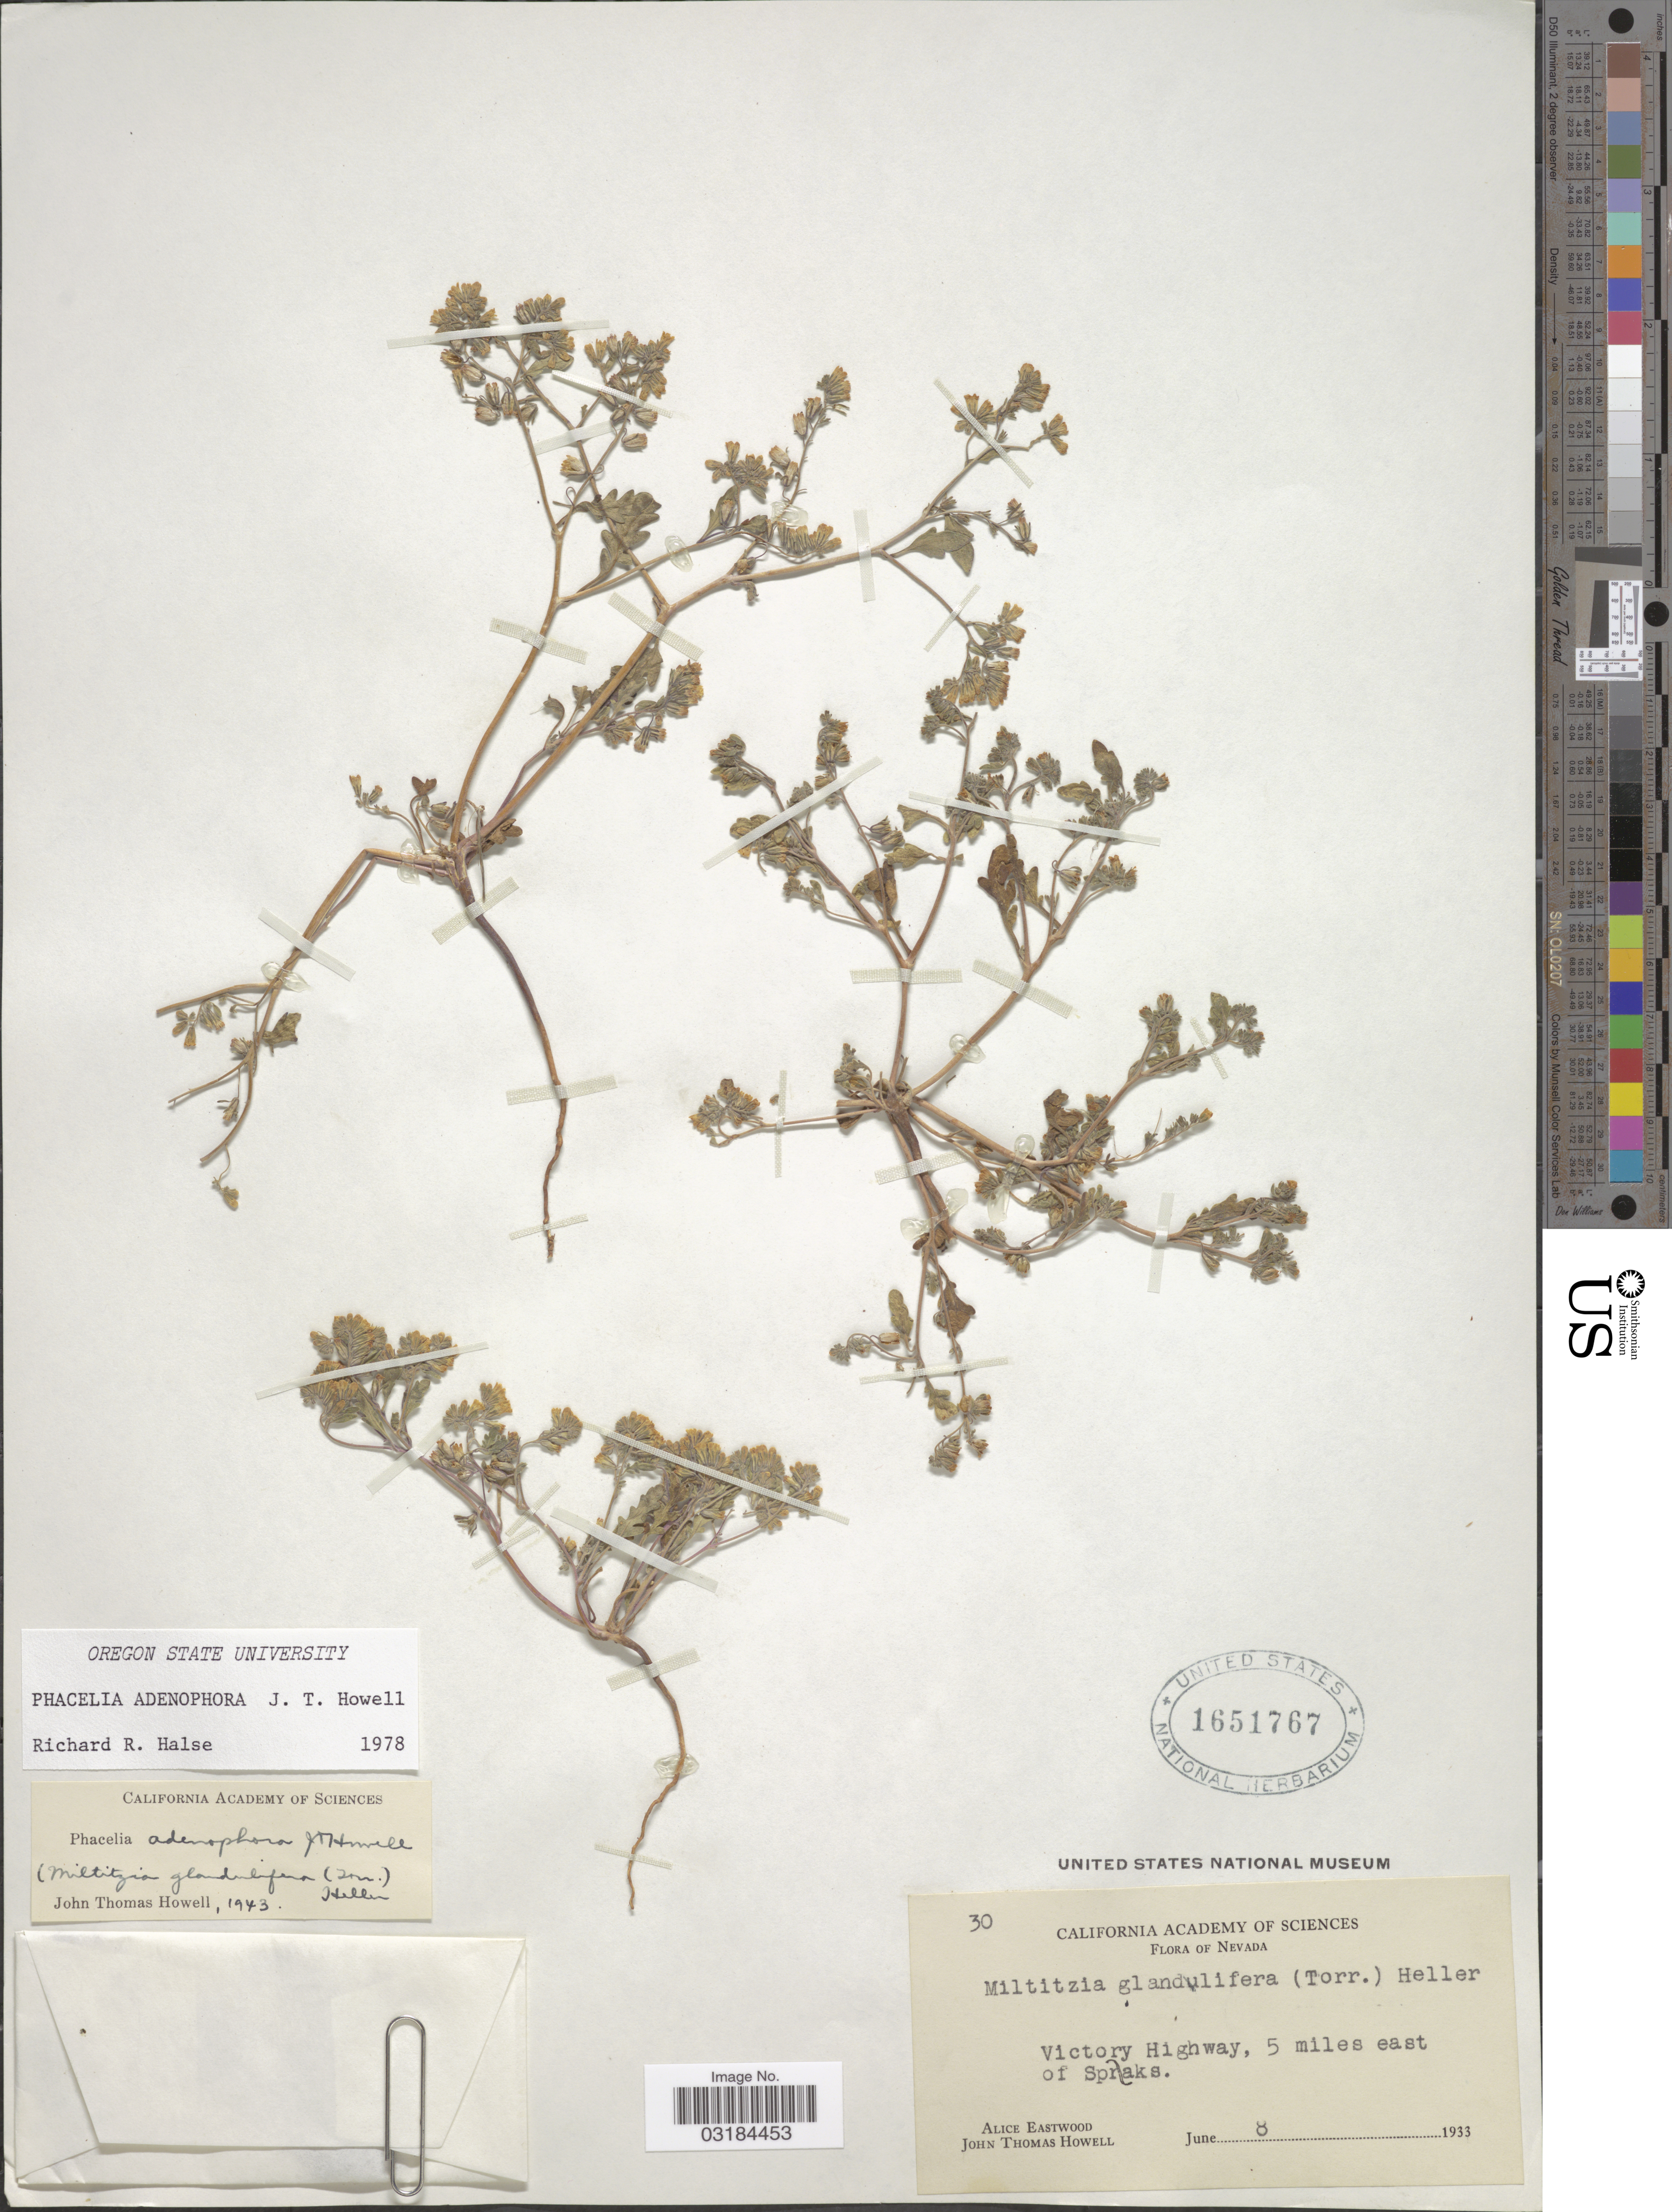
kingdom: Plantae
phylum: Tracheophyta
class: Magnoliopsida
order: Boraginales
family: Hydrophyllaceae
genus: Phacelia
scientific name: Phacelia adenophora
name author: J.T. Howell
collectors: A. Eastwood & J. T. Howell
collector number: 30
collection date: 1933-06-08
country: United States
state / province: Nevada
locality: Victory Highway, 5 miles east of Sparks.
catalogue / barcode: US 1651767